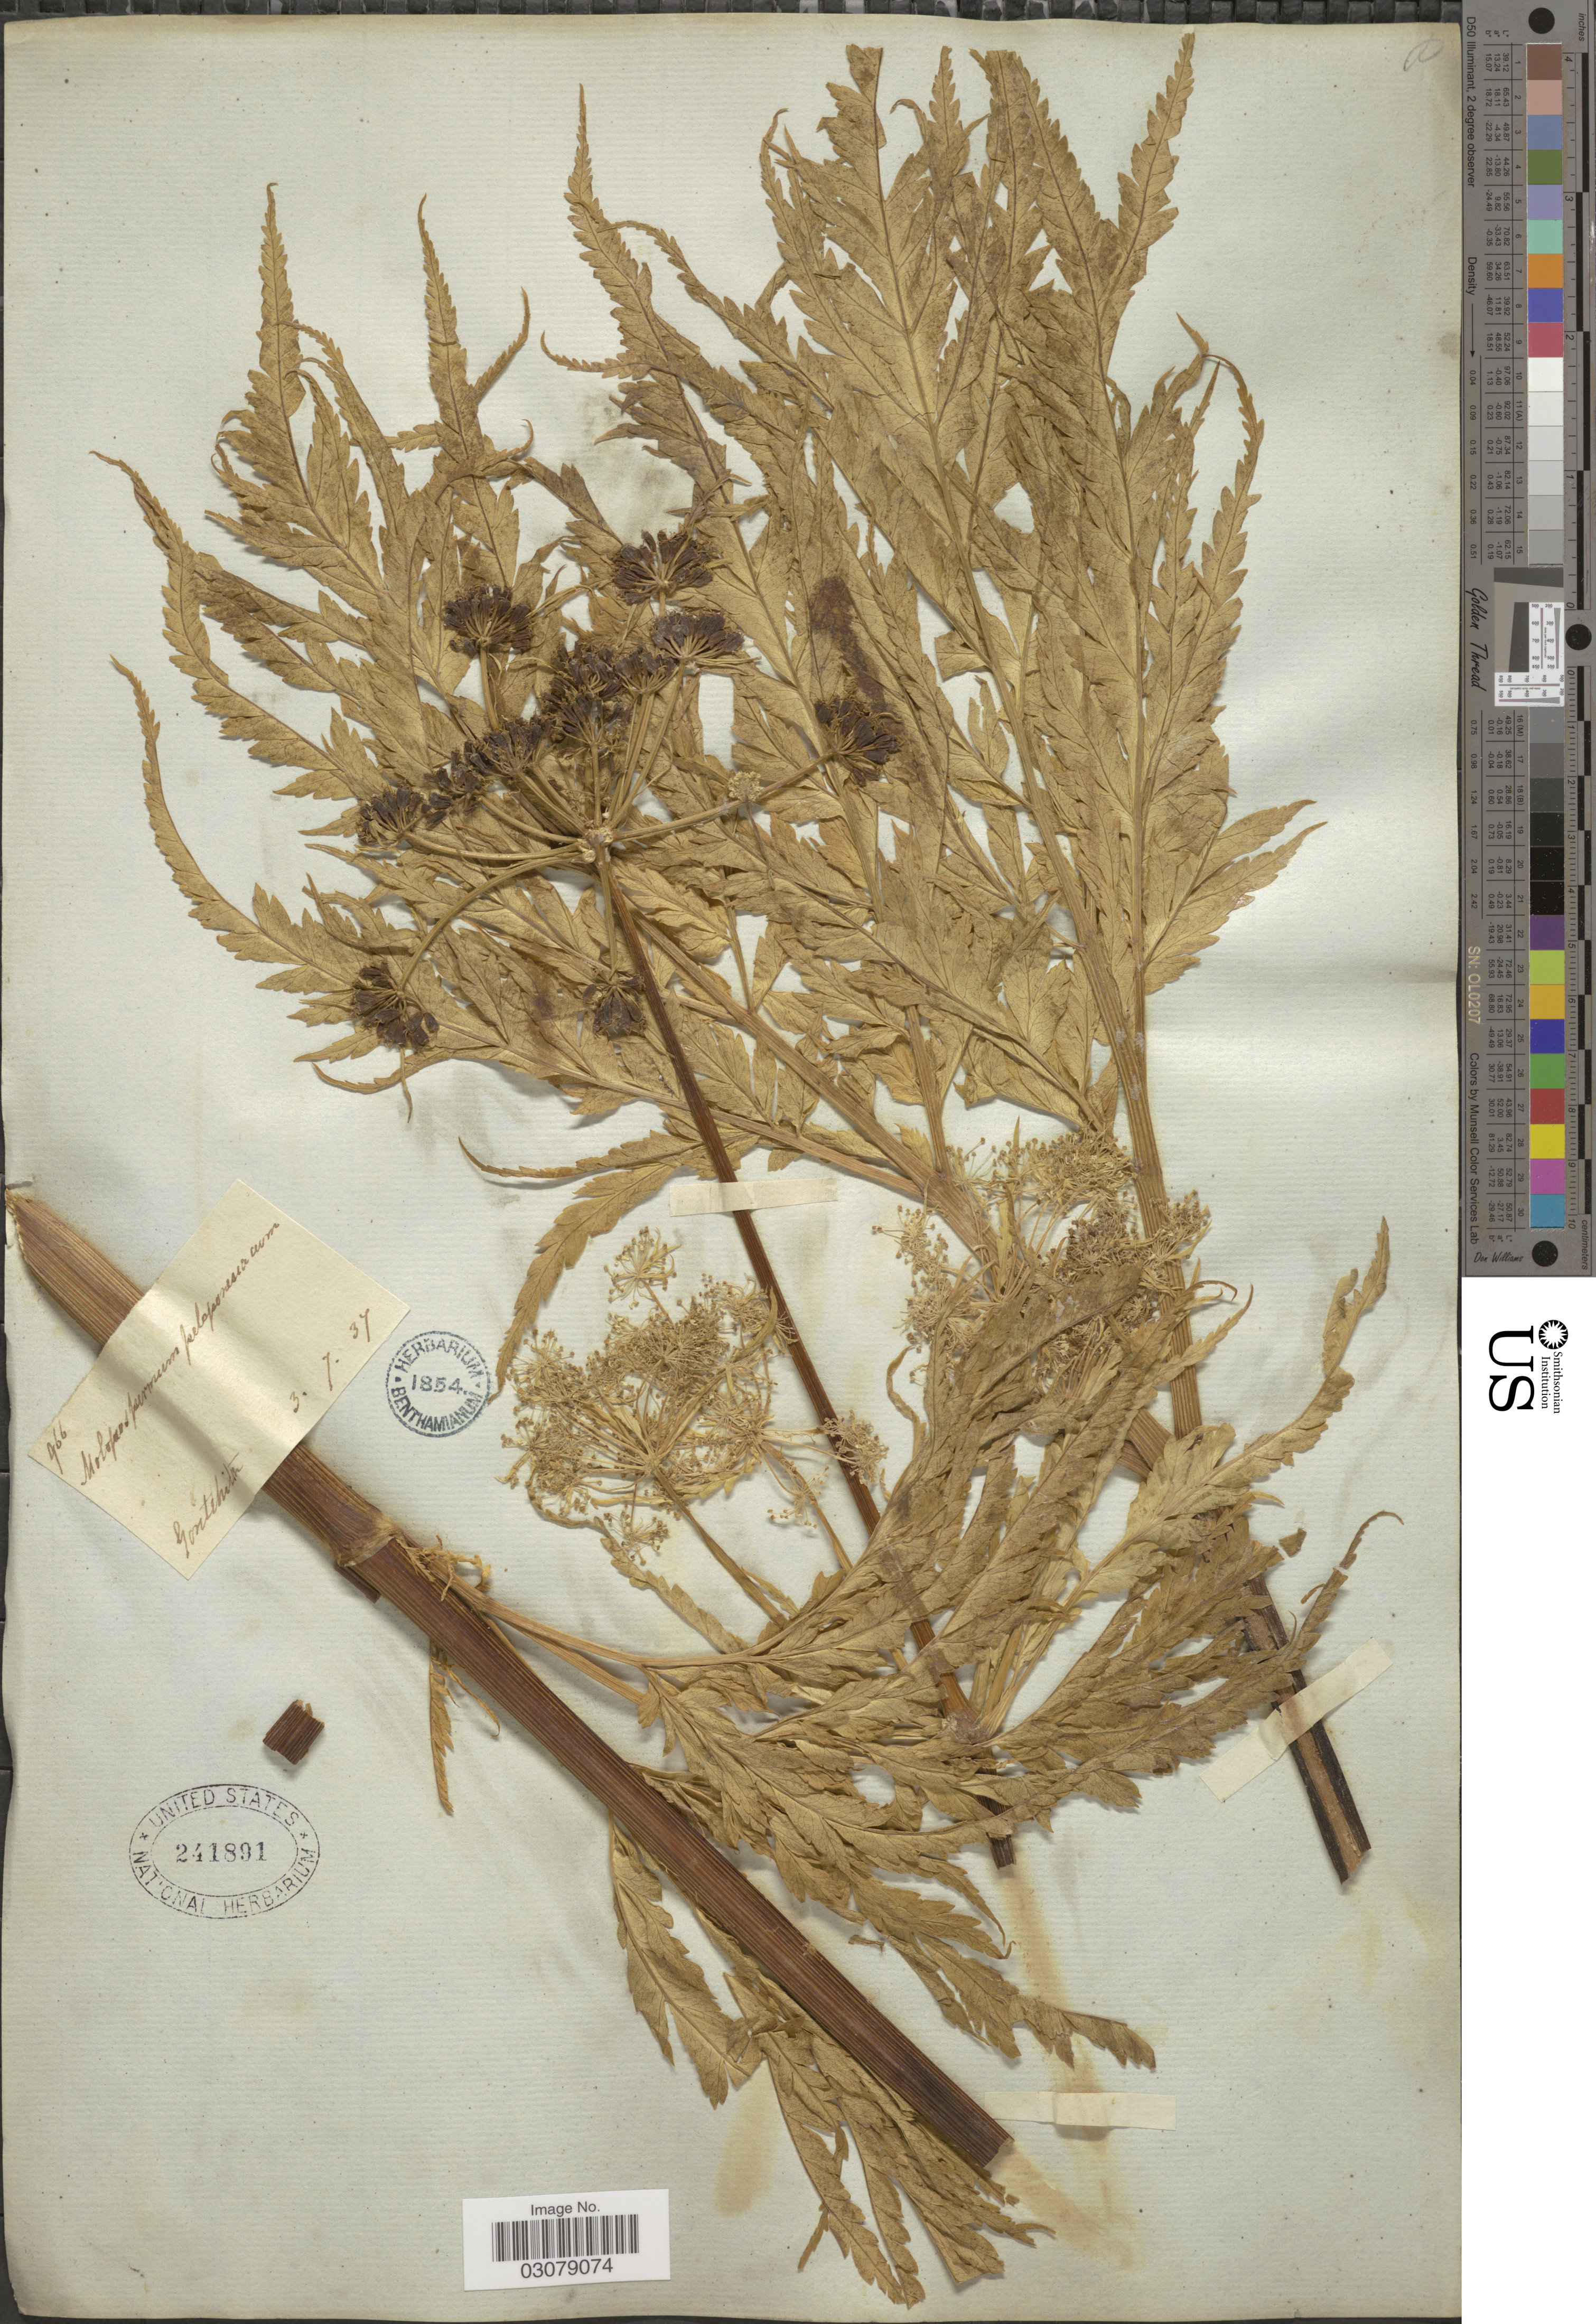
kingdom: Plantae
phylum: Tracheophyta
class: Magnoliopsida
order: Apiales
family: Apiaceae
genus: Molopospermum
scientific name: Molopospermum peloponnesiacum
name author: (L.) W.D.J. Koch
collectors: Gontehiter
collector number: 966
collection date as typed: Transcribed d/m/y: 3/7/37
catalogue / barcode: US 241891